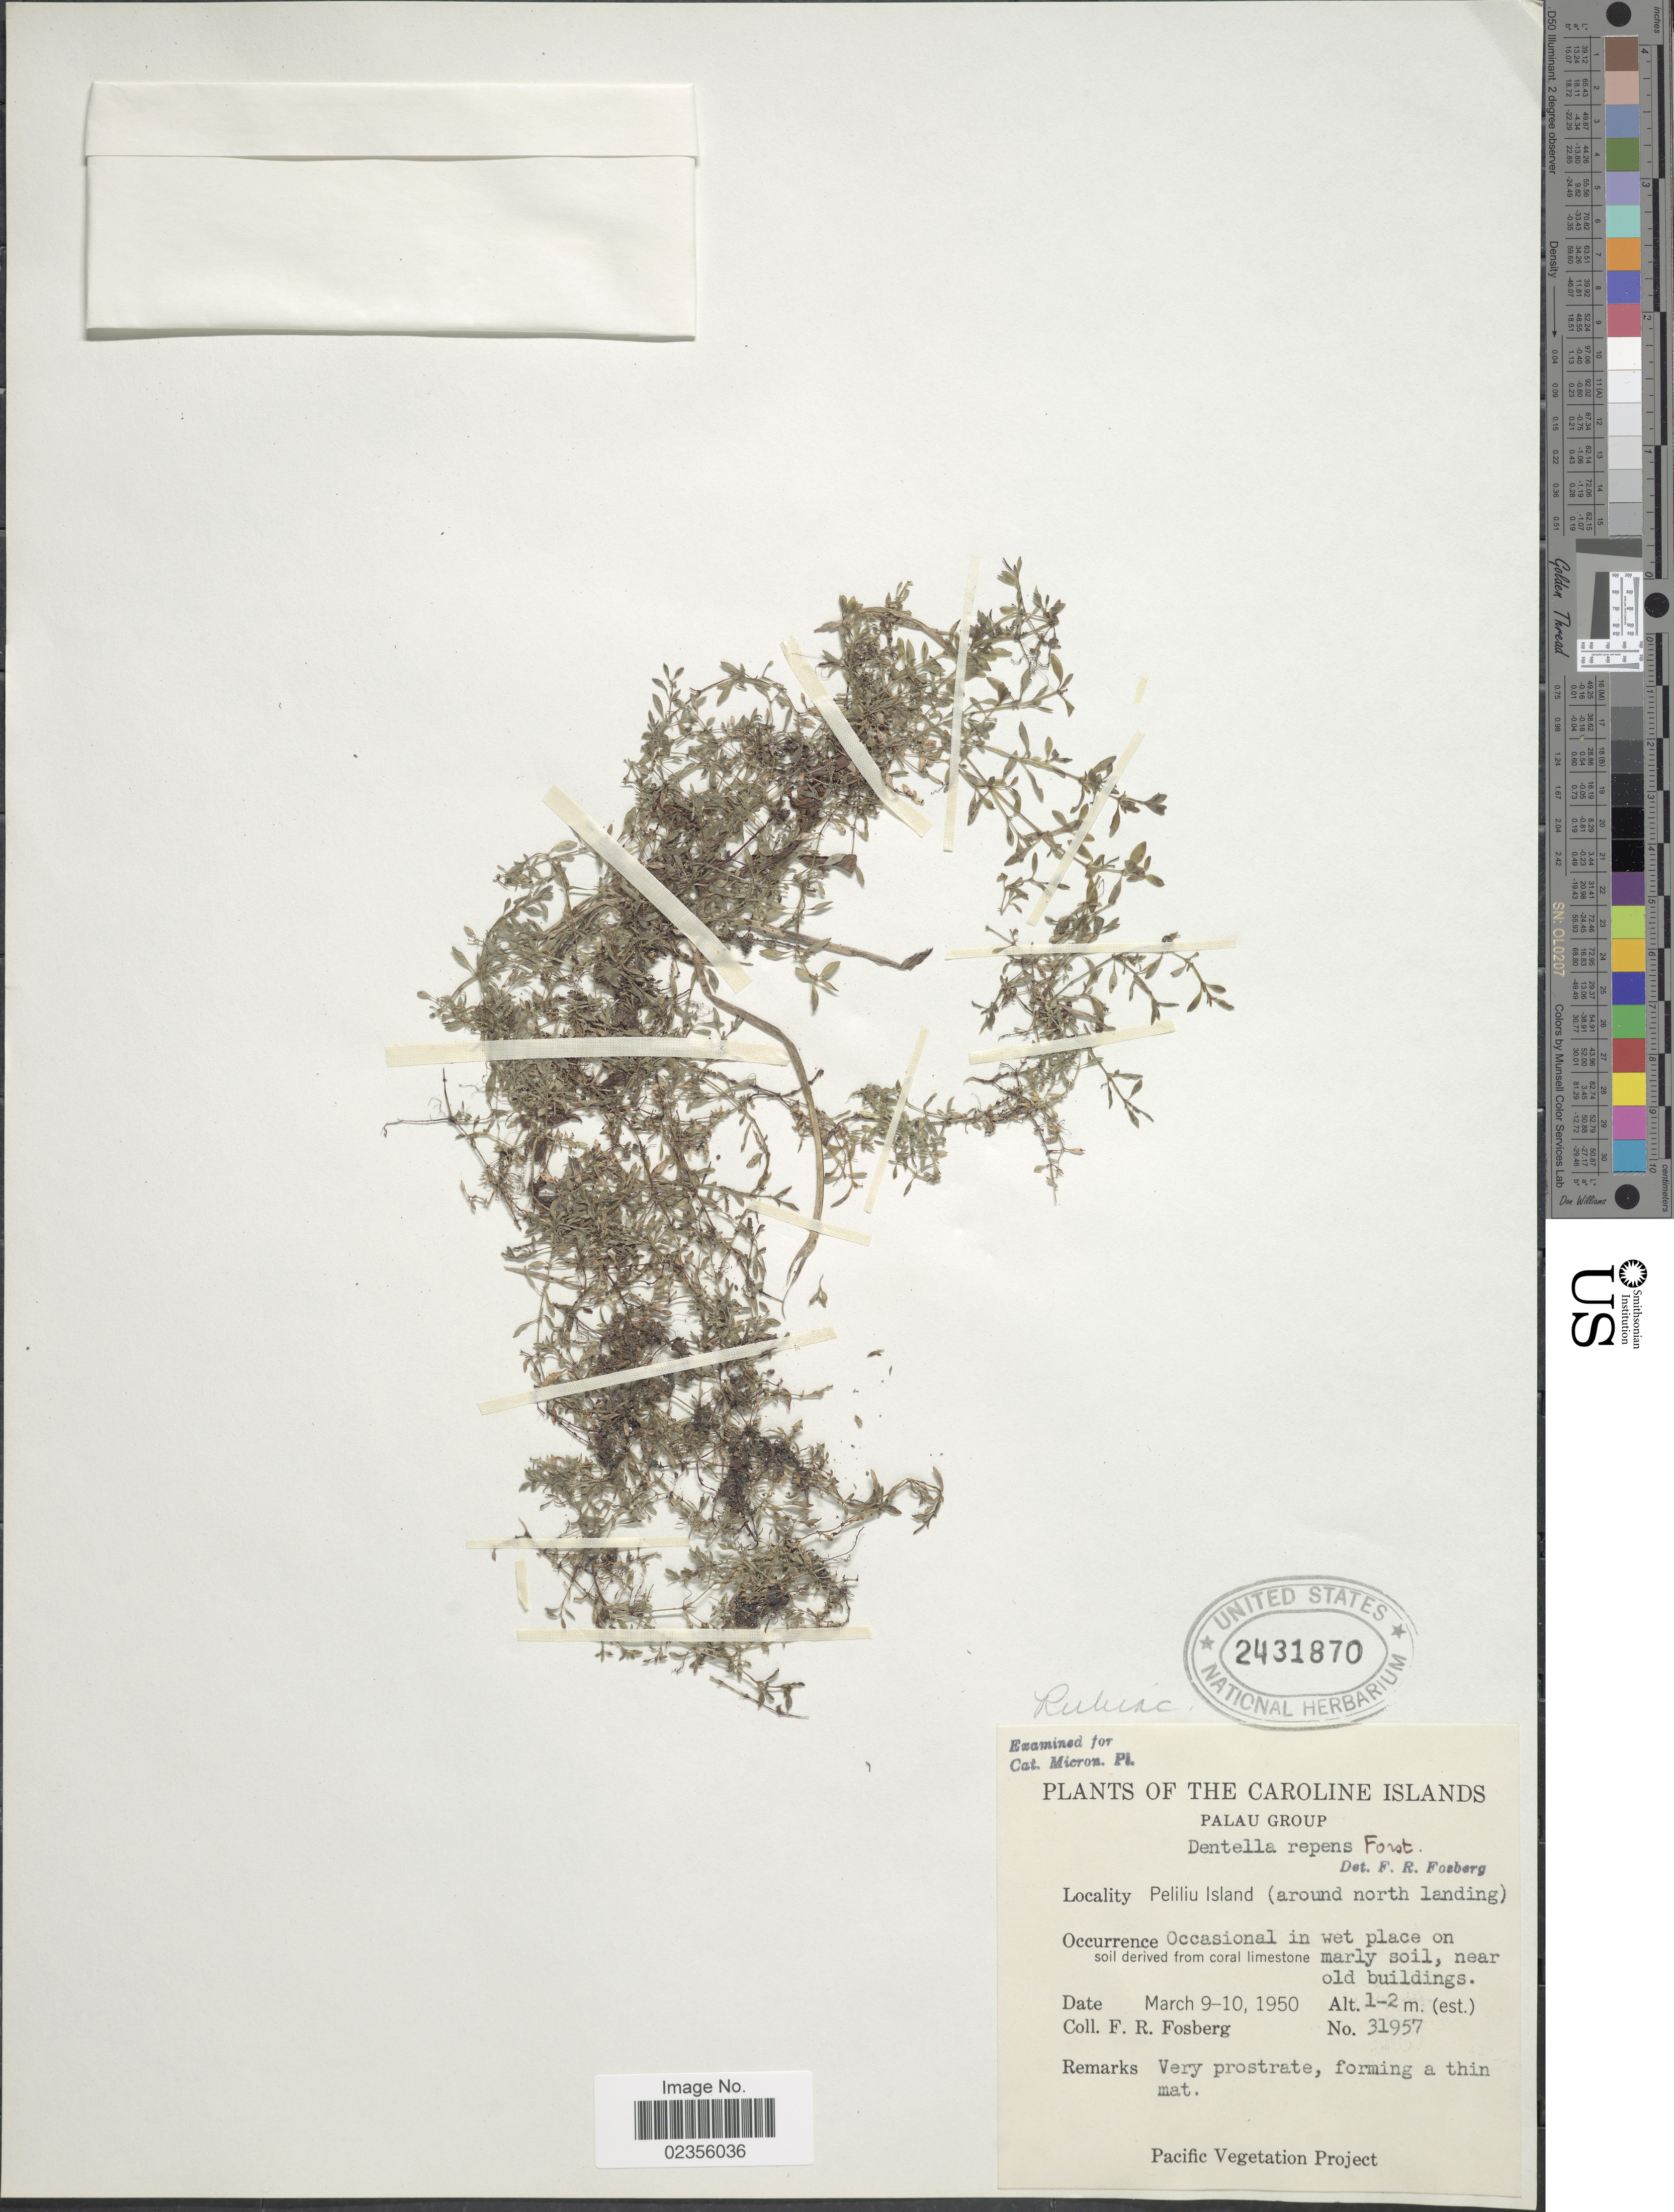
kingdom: Plantae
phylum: Tracheophyta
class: Magnoliopsida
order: Gentianales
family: Rubiaceae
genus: Dentella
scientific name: Dentella repens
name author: J.R. Forst. & G. Forst.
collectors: F. R. Fosberg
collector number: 31957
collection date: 1940-03-09/1950-03-10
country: Palau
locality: Caroline Islands. Palau Group. Peliliu Island (around north landing)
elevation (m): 1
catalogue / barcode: US 2431870